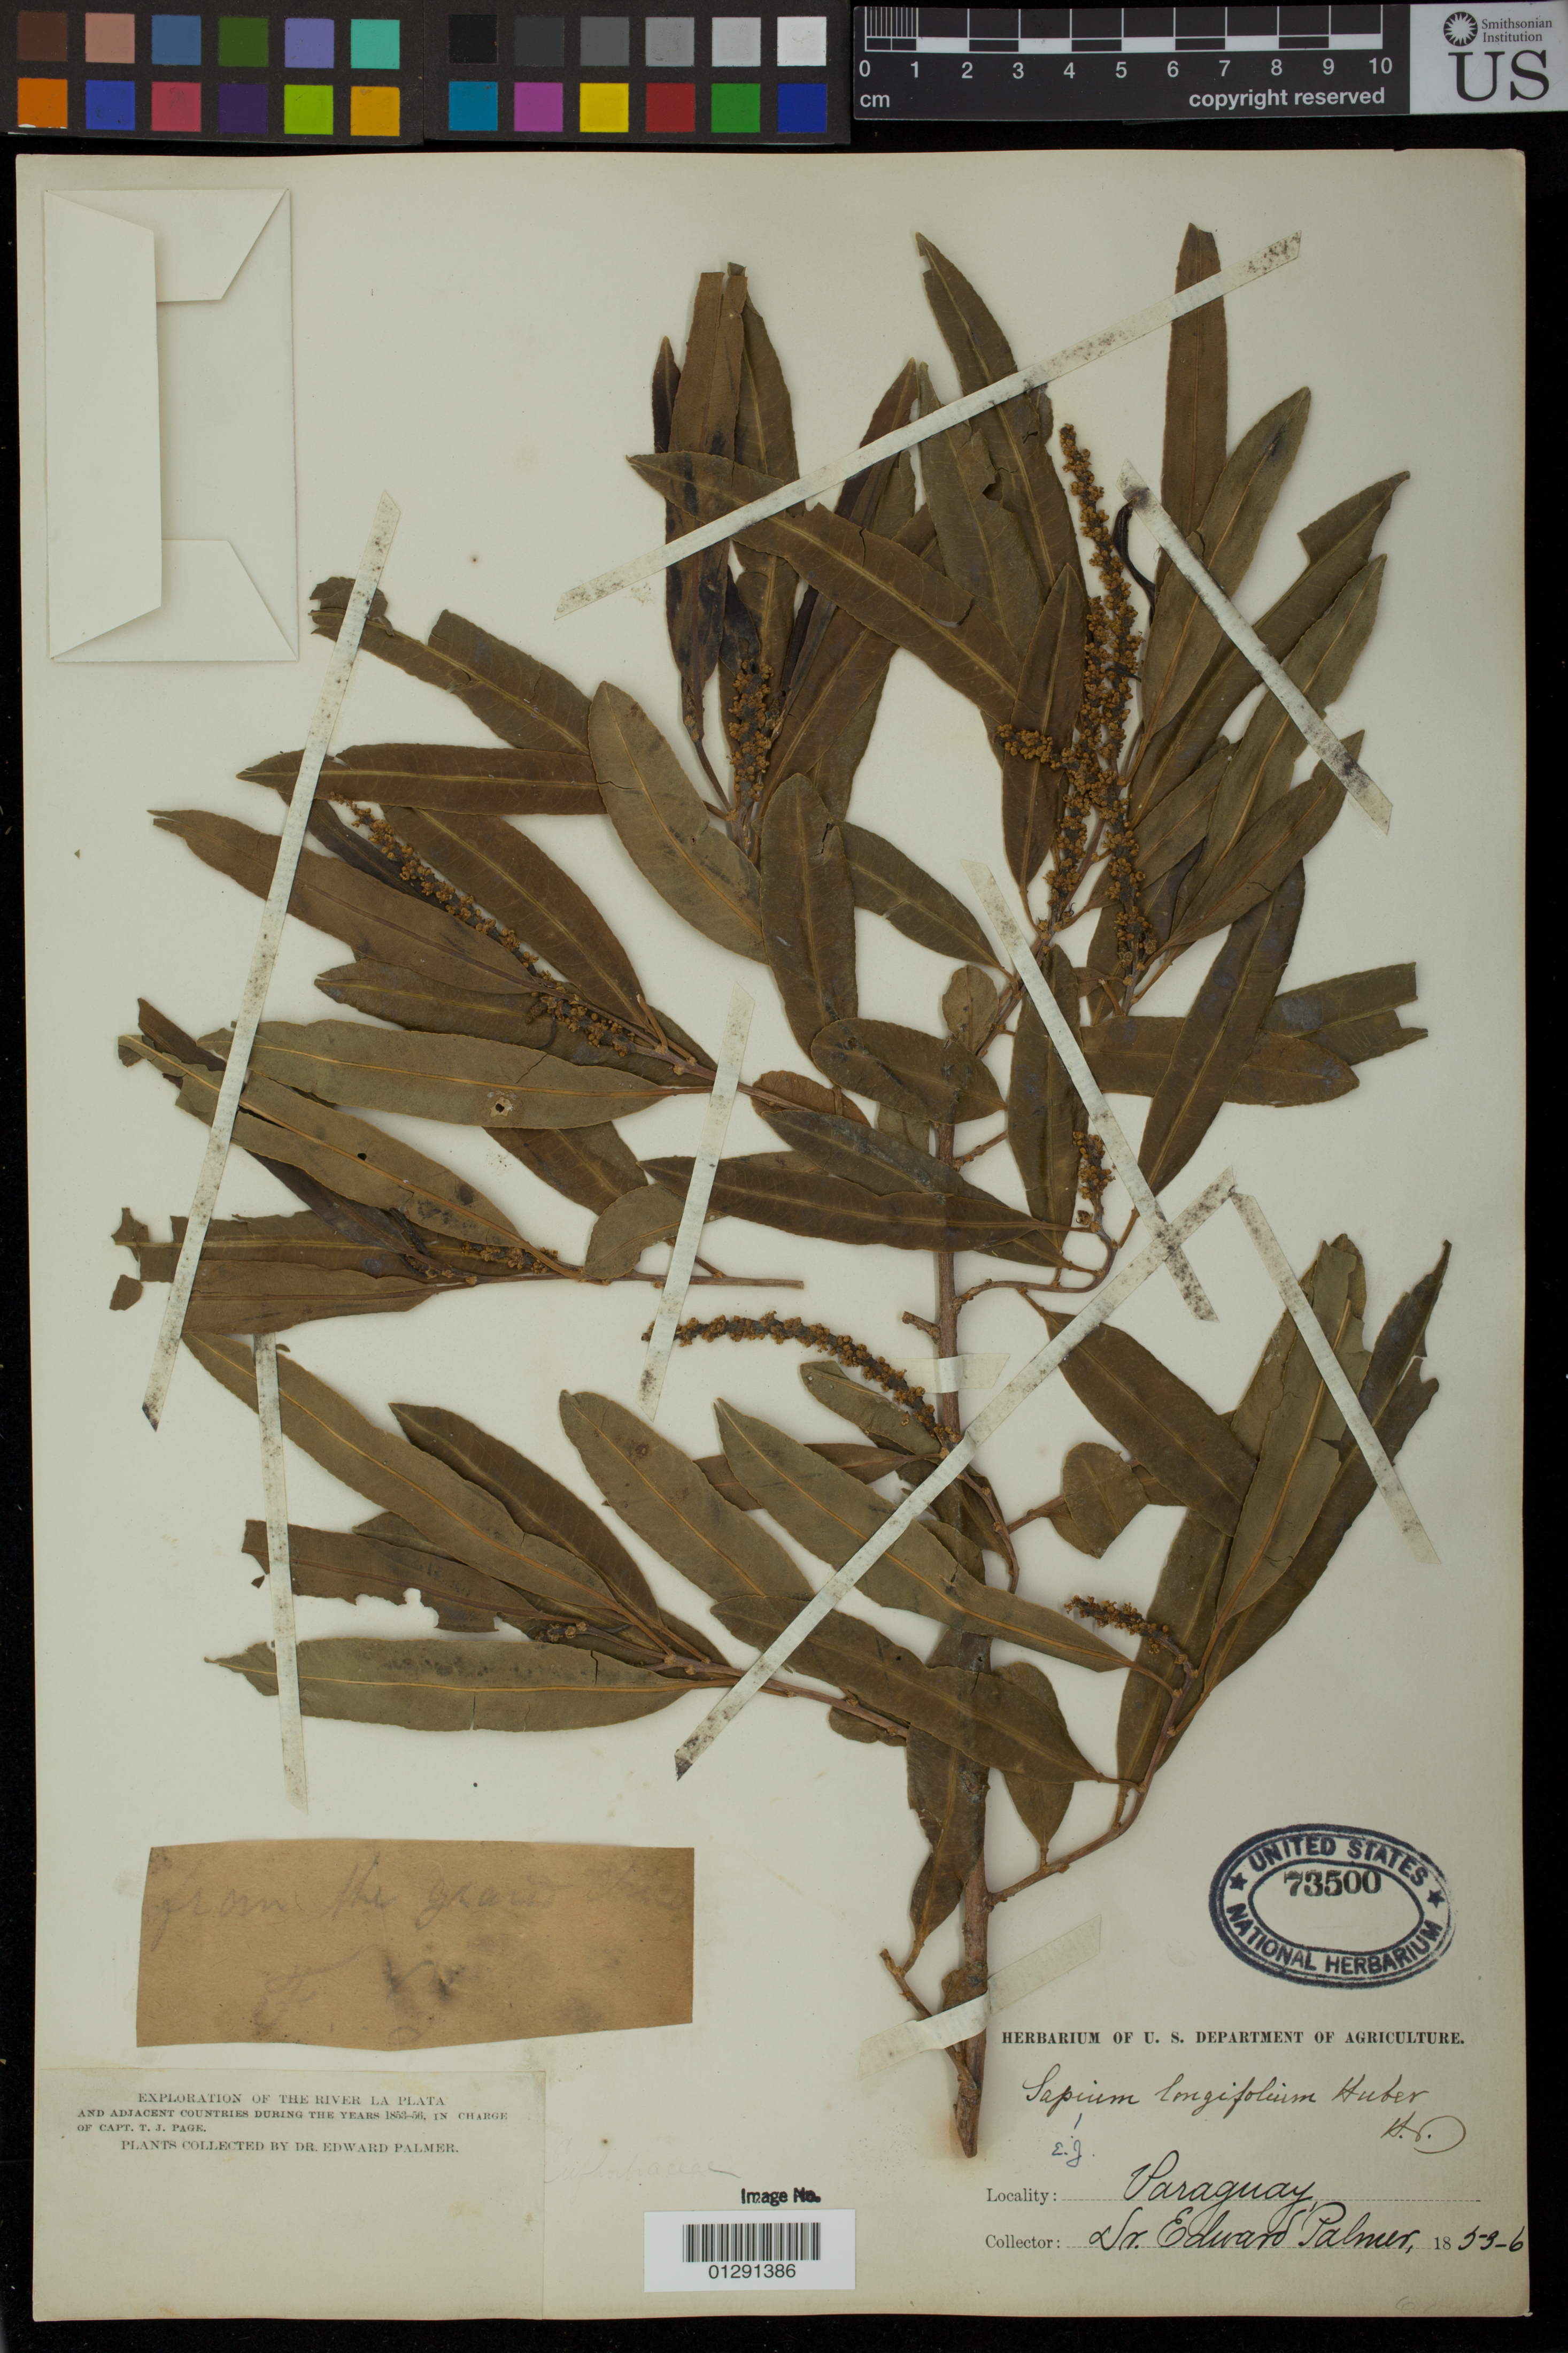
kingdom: Plantae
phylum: Tracheophyta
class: Magnoliopsida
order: Malpighiales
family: Euphorbiaceae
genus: Sapium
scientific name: Sapium haematospermum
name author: Müll. Arg.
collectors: E. Palmer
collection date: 1856-03-05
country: Paraguay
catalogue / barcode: US 73500